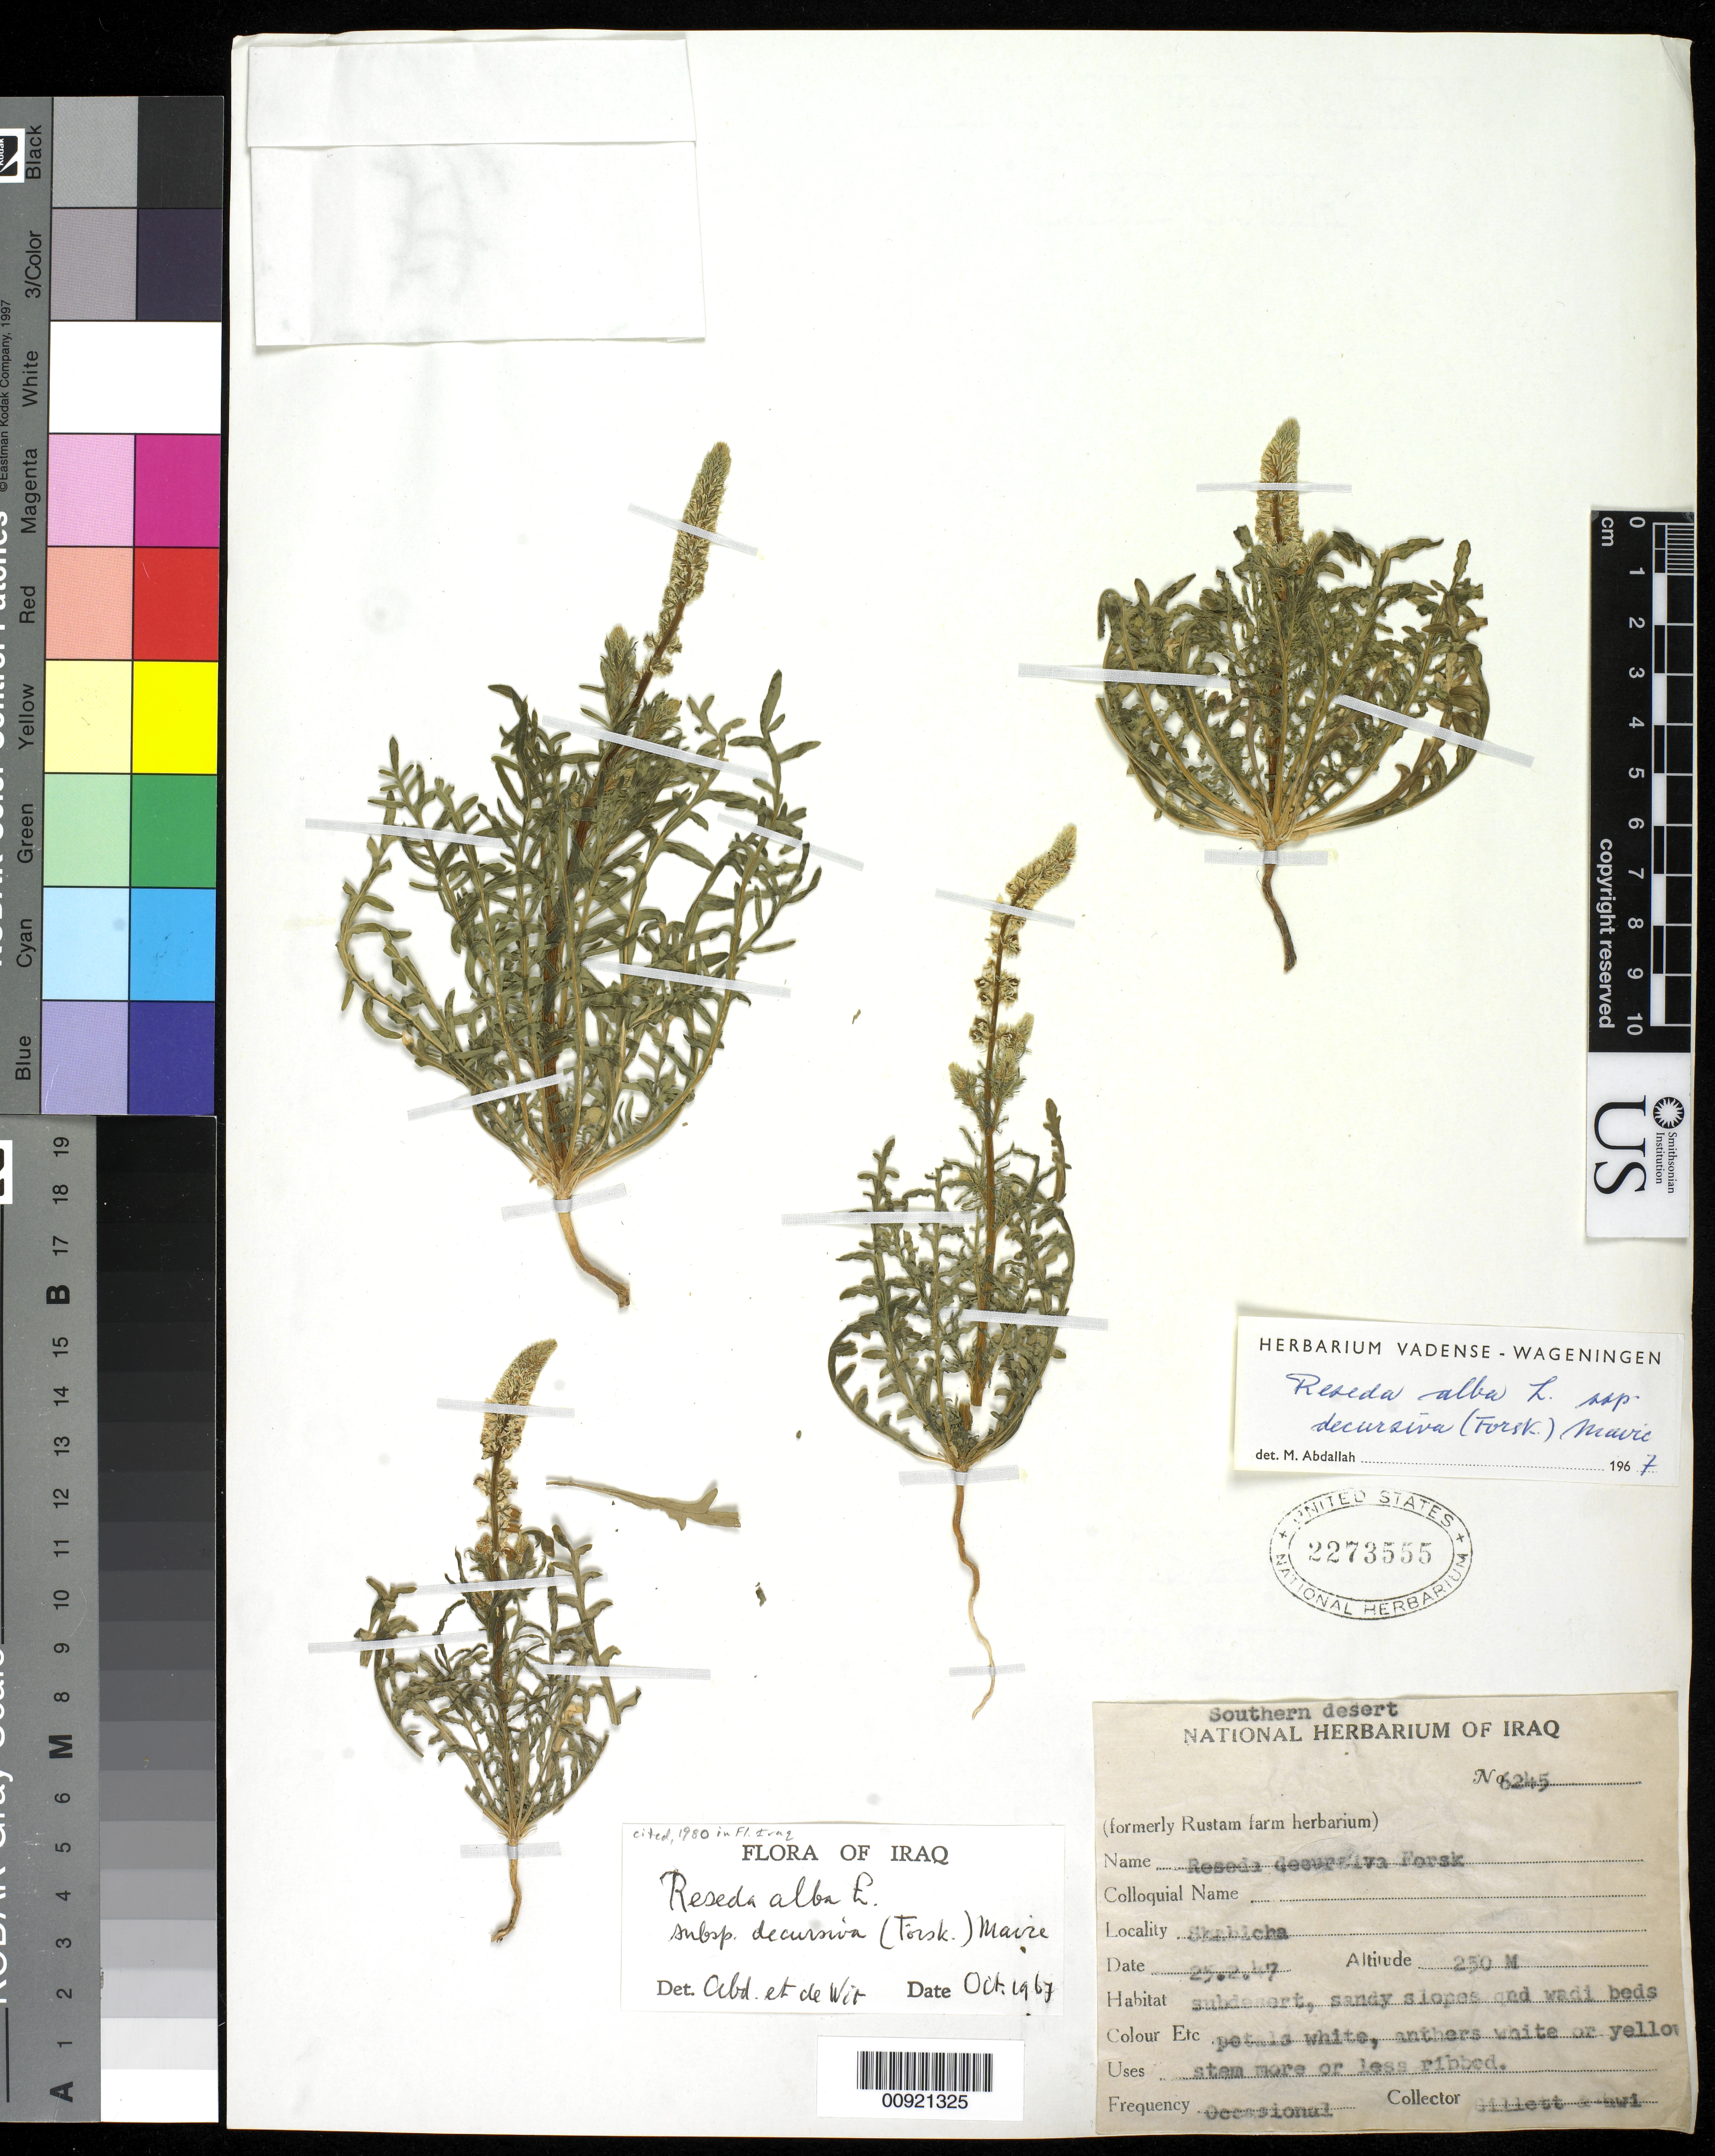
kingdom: Plantae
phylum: Tracheophyta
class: Magnoliopsida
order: Brassicales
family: Resedaceae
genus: Reseda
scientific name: Reseda alba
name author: L.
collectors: Gillett, -- & -. Rawi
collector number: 6245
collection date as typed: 25 Feb 1947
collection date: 1947-02-25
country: Iraq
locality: S[hrb]icha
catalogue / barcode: US 2273555